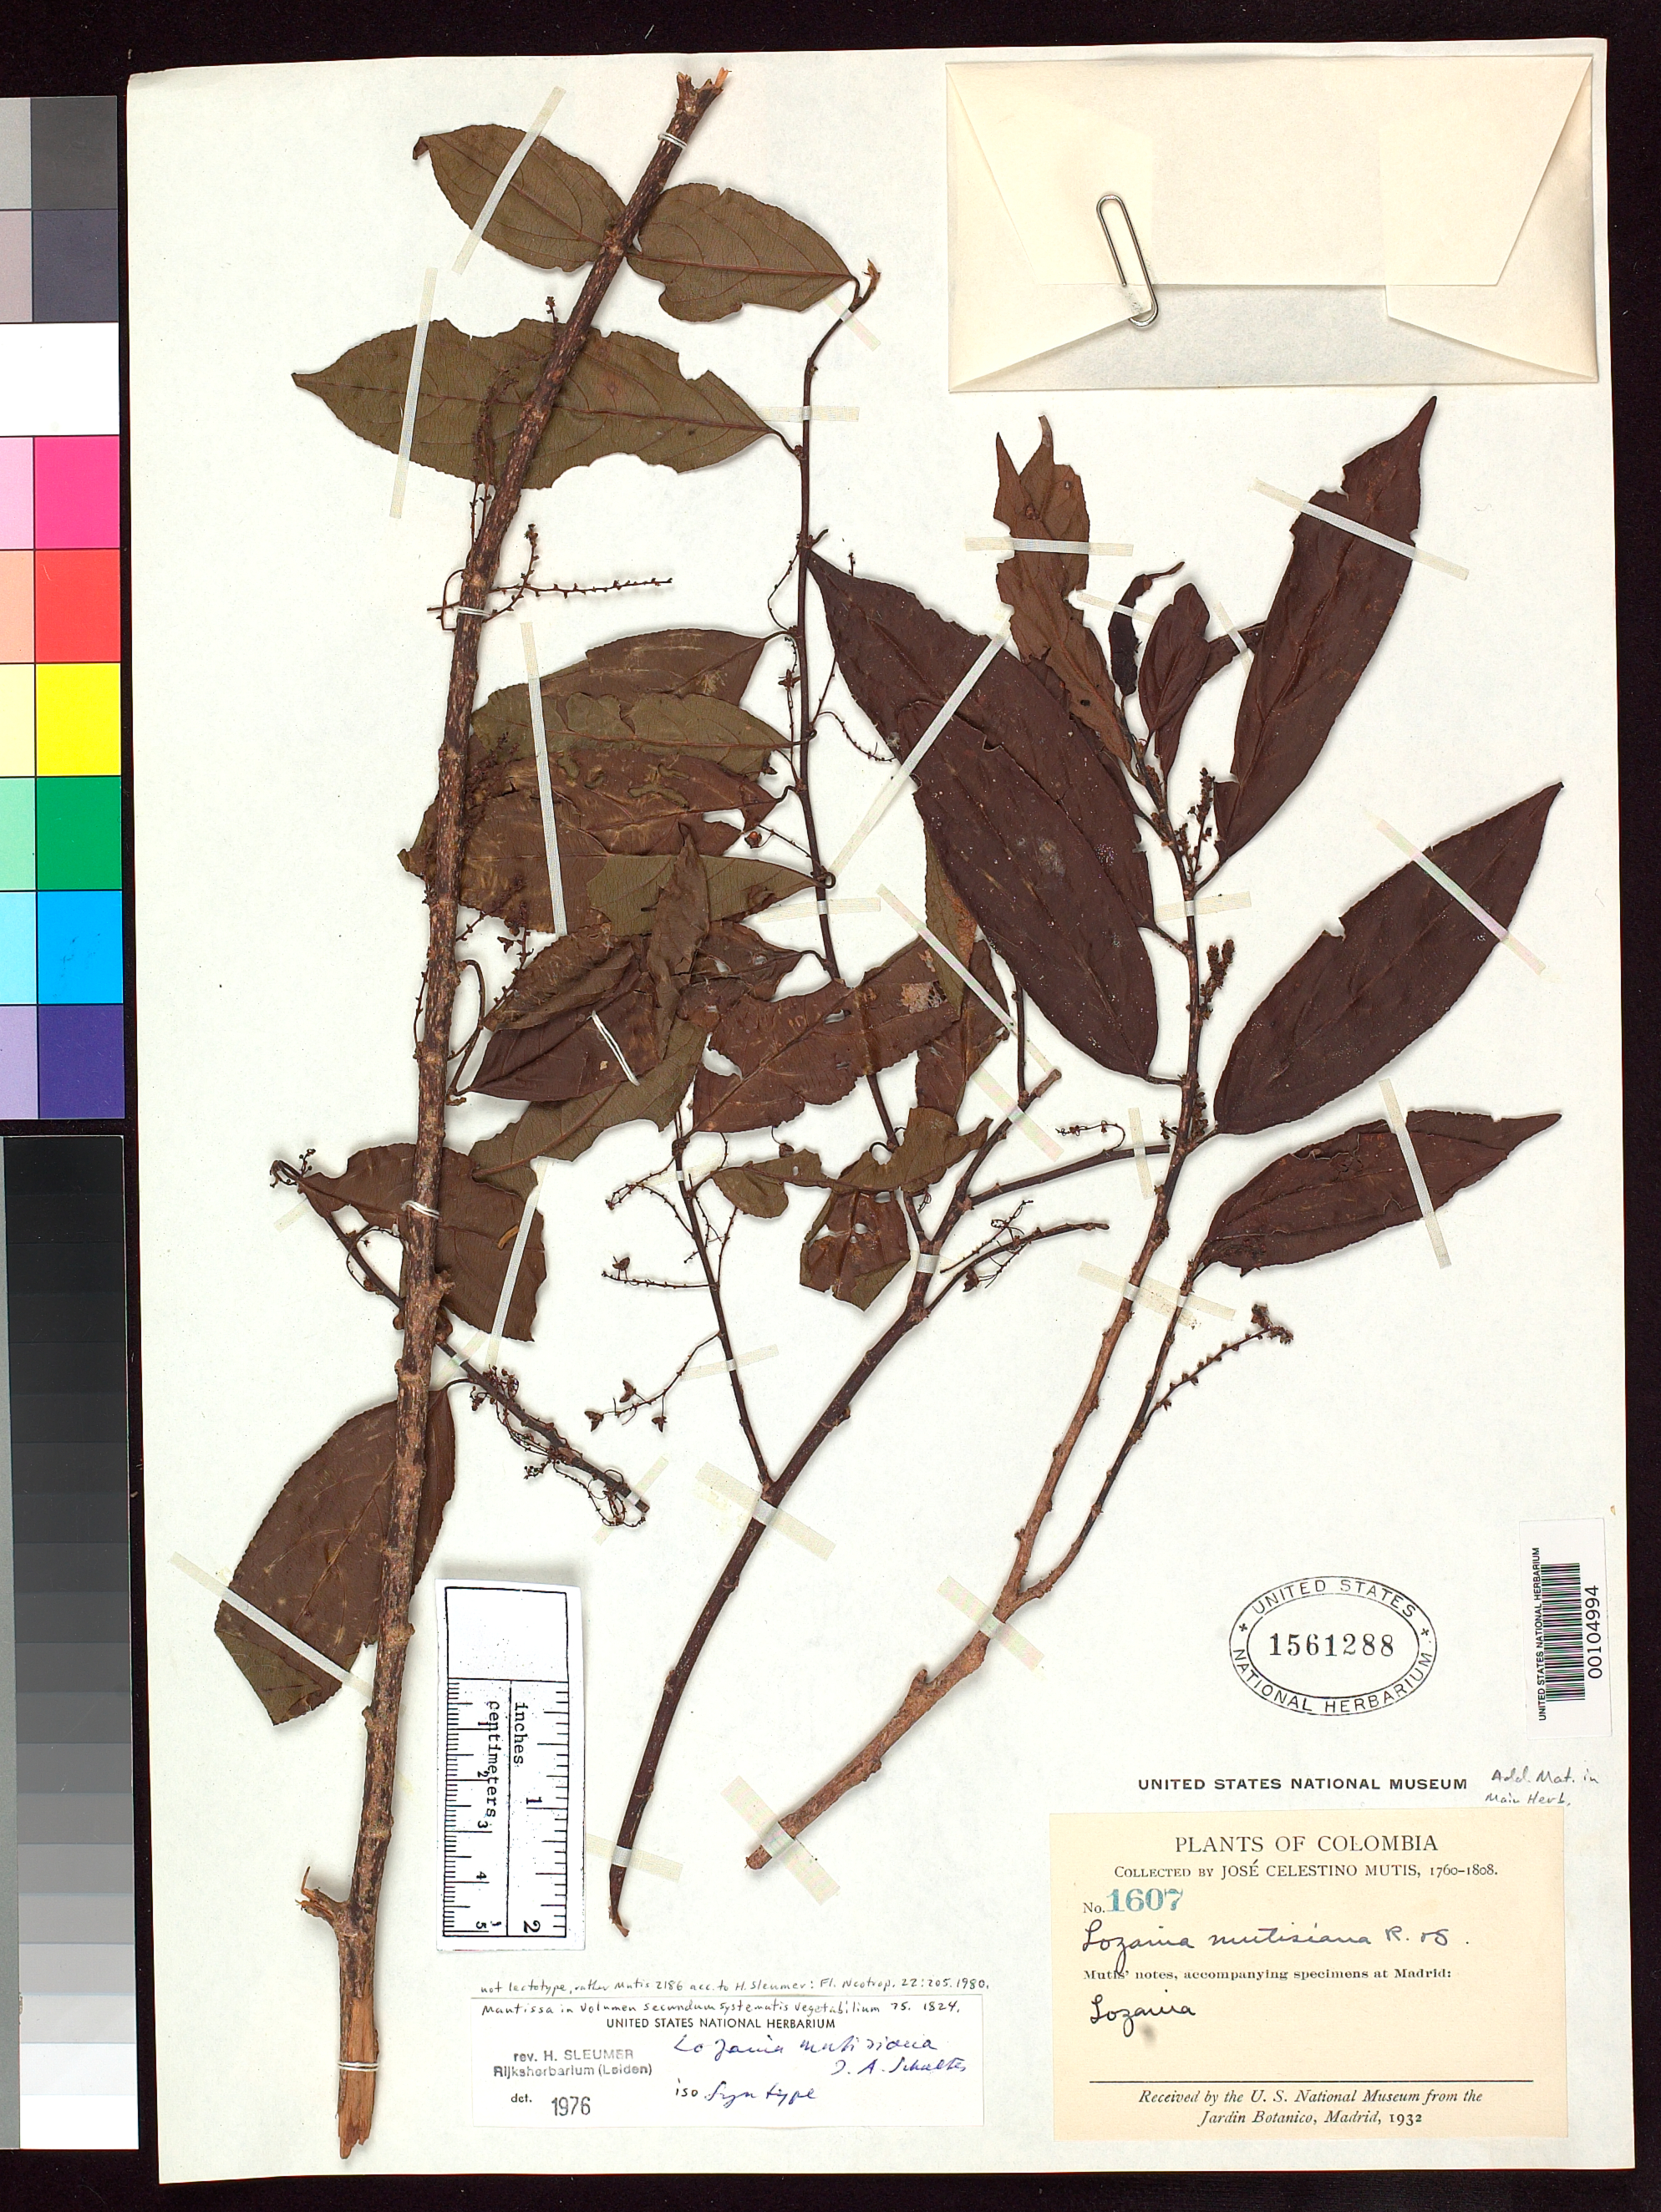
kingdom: Plantae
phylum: Tracheophyta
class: Magnoliopsida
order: Malpighiales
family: Lacistemataceae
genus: Lozania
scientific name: Lozania mutisiana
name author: Schult. in Roem. & Schult.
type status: Isosyntype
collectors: J. C. B. Mutis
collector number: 1607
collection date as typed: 1760 to 1808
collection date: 1760/1808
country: Colombia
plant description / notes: Not lectotype, rather Mutis 2186 acc. To H. Sleumer : Fl. Neotrp. 22:205. 1980.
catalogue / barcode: US 1561288